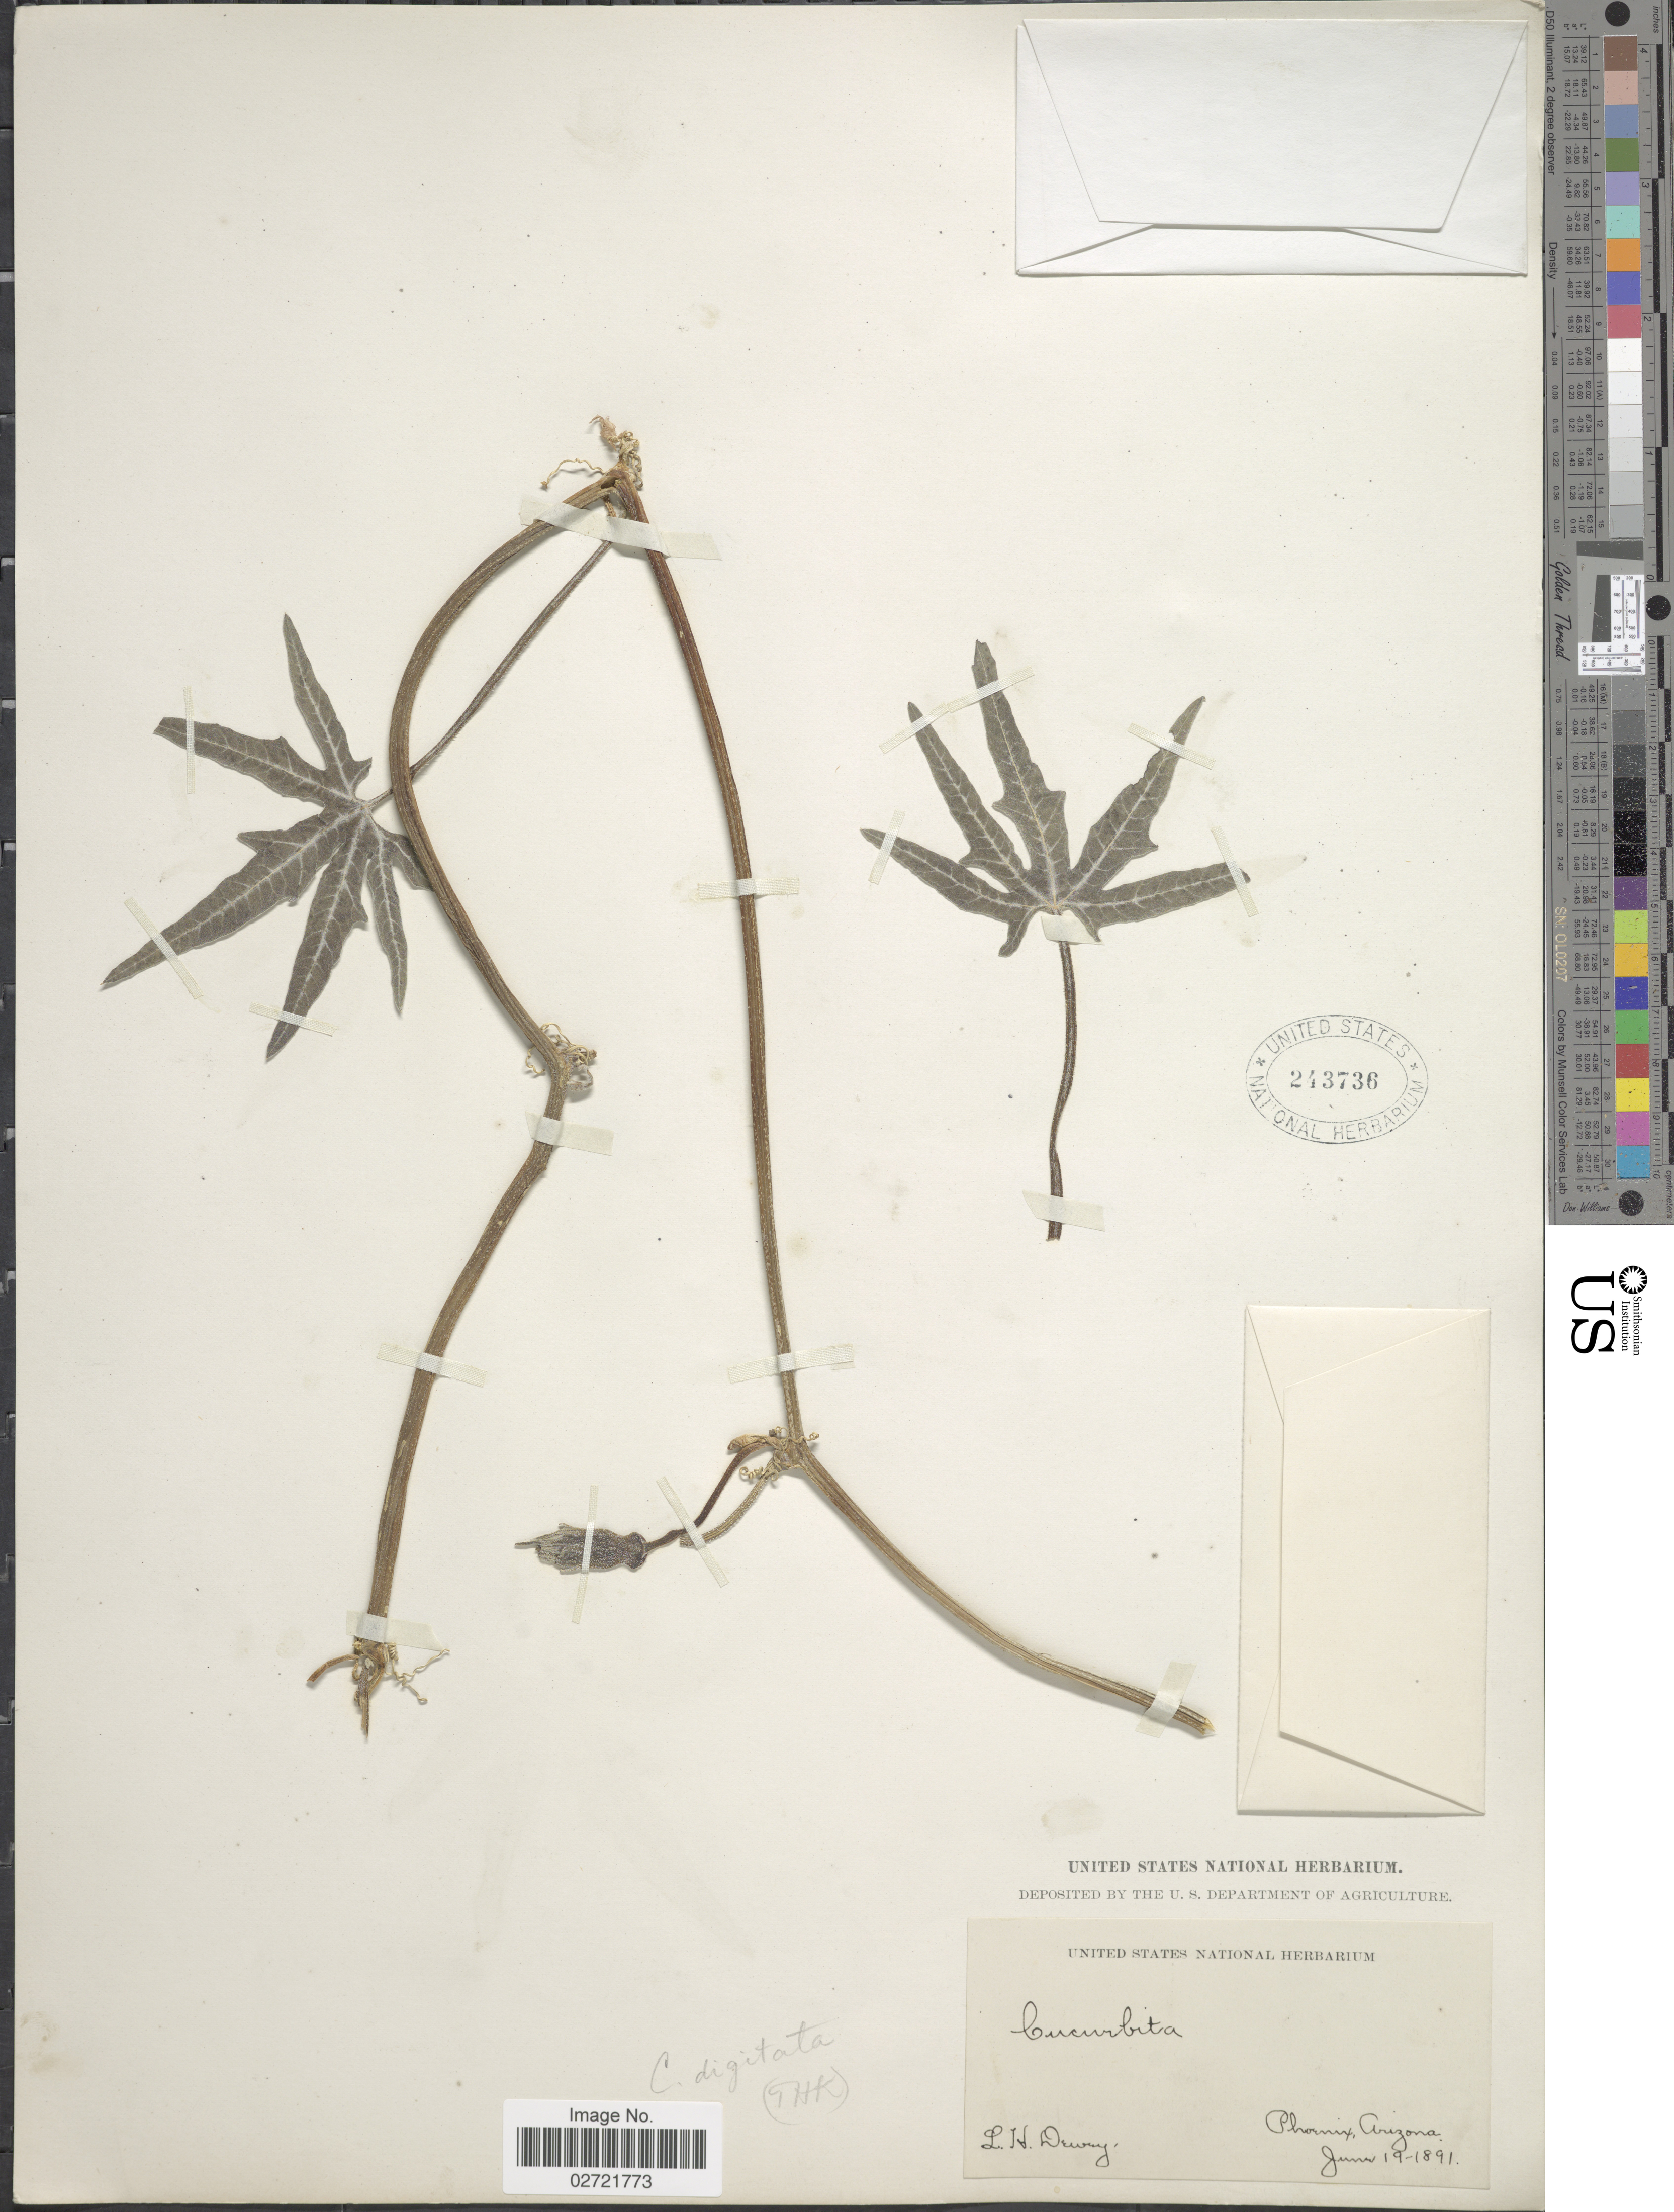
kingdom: Plantae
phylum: Tracheophyta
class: Magnoliopsida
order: Cucurbitales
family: Cucurbitaceae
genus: Cucurbita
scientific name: Cucurbita digitata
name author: A. Gray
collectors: L. H. Dewey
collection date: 1891-06-19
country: United States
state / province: Arizona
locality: Phoenix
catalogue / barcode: US 243736